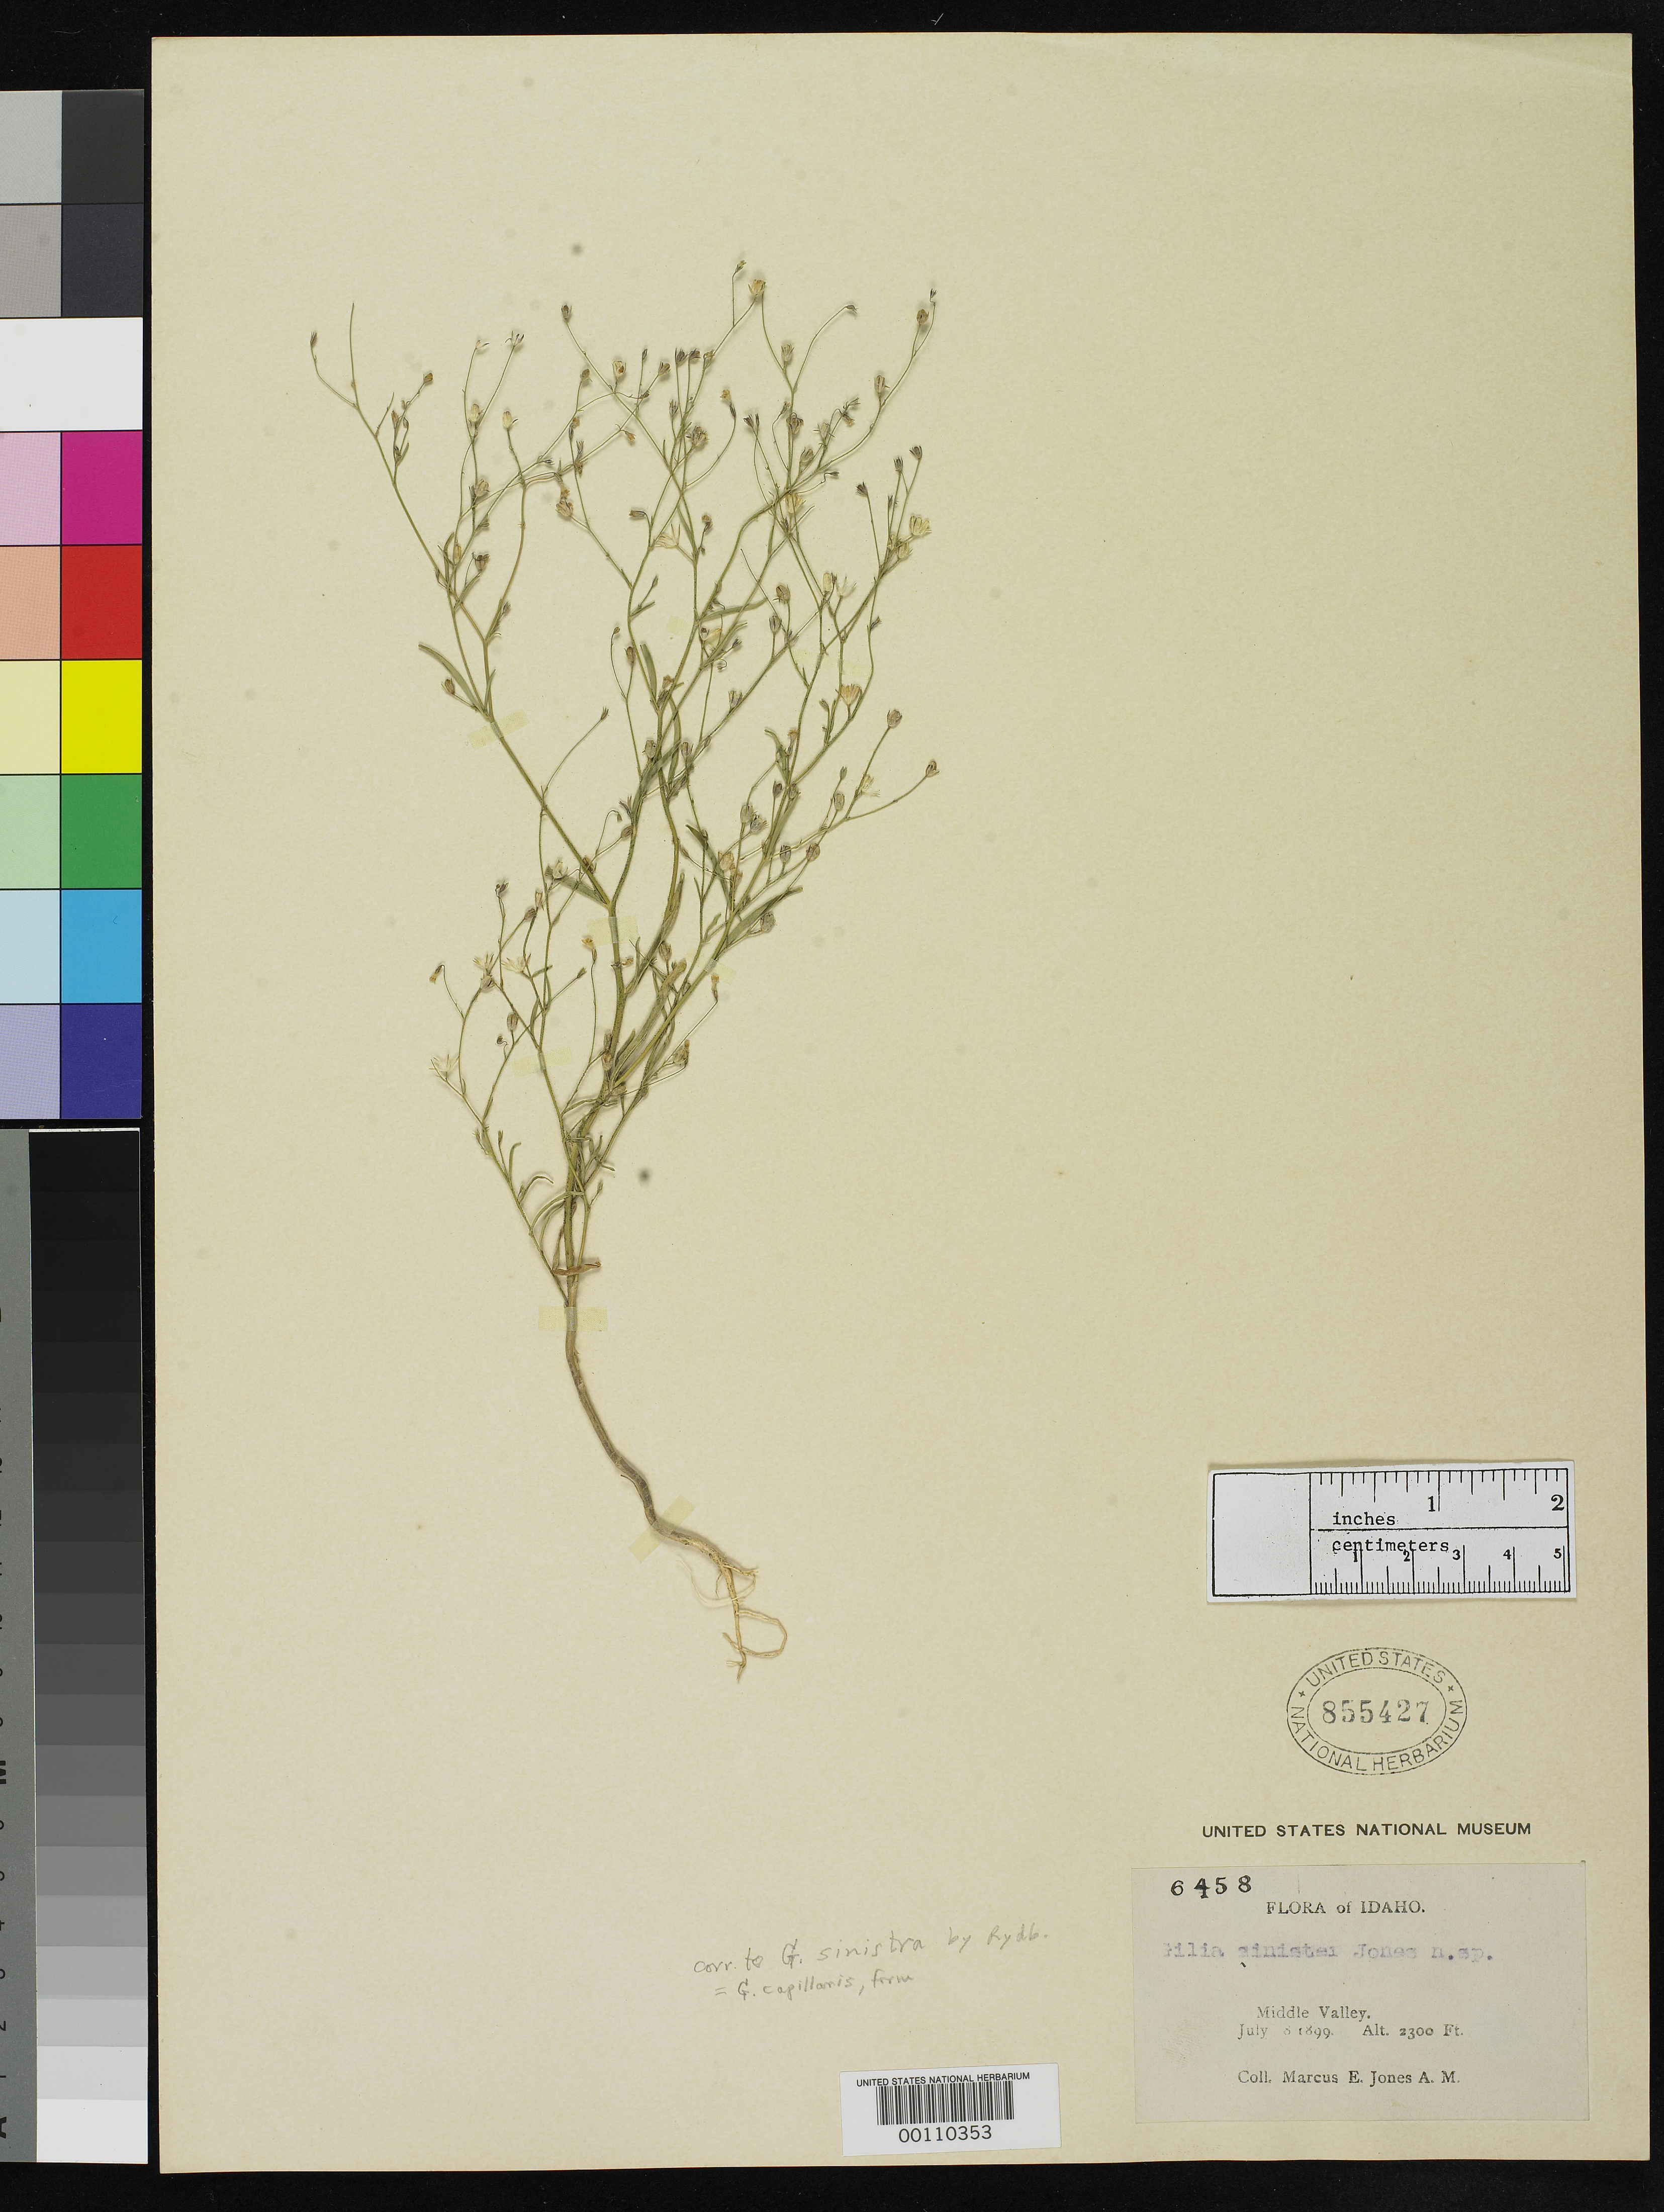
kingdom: Plantae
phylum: Tracheophyta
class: Magnoliopsida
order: Ericales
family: Polemoniaceae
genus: Gilia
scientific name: Gilia sinistra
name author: M.E. Jones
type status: Possible Isotype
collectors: M. E. Jones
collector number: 6458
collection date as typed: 08 Jul 1899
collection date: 1899-07-08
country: United States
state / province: Idaho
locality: Middle Valley.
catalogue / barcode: US 855427